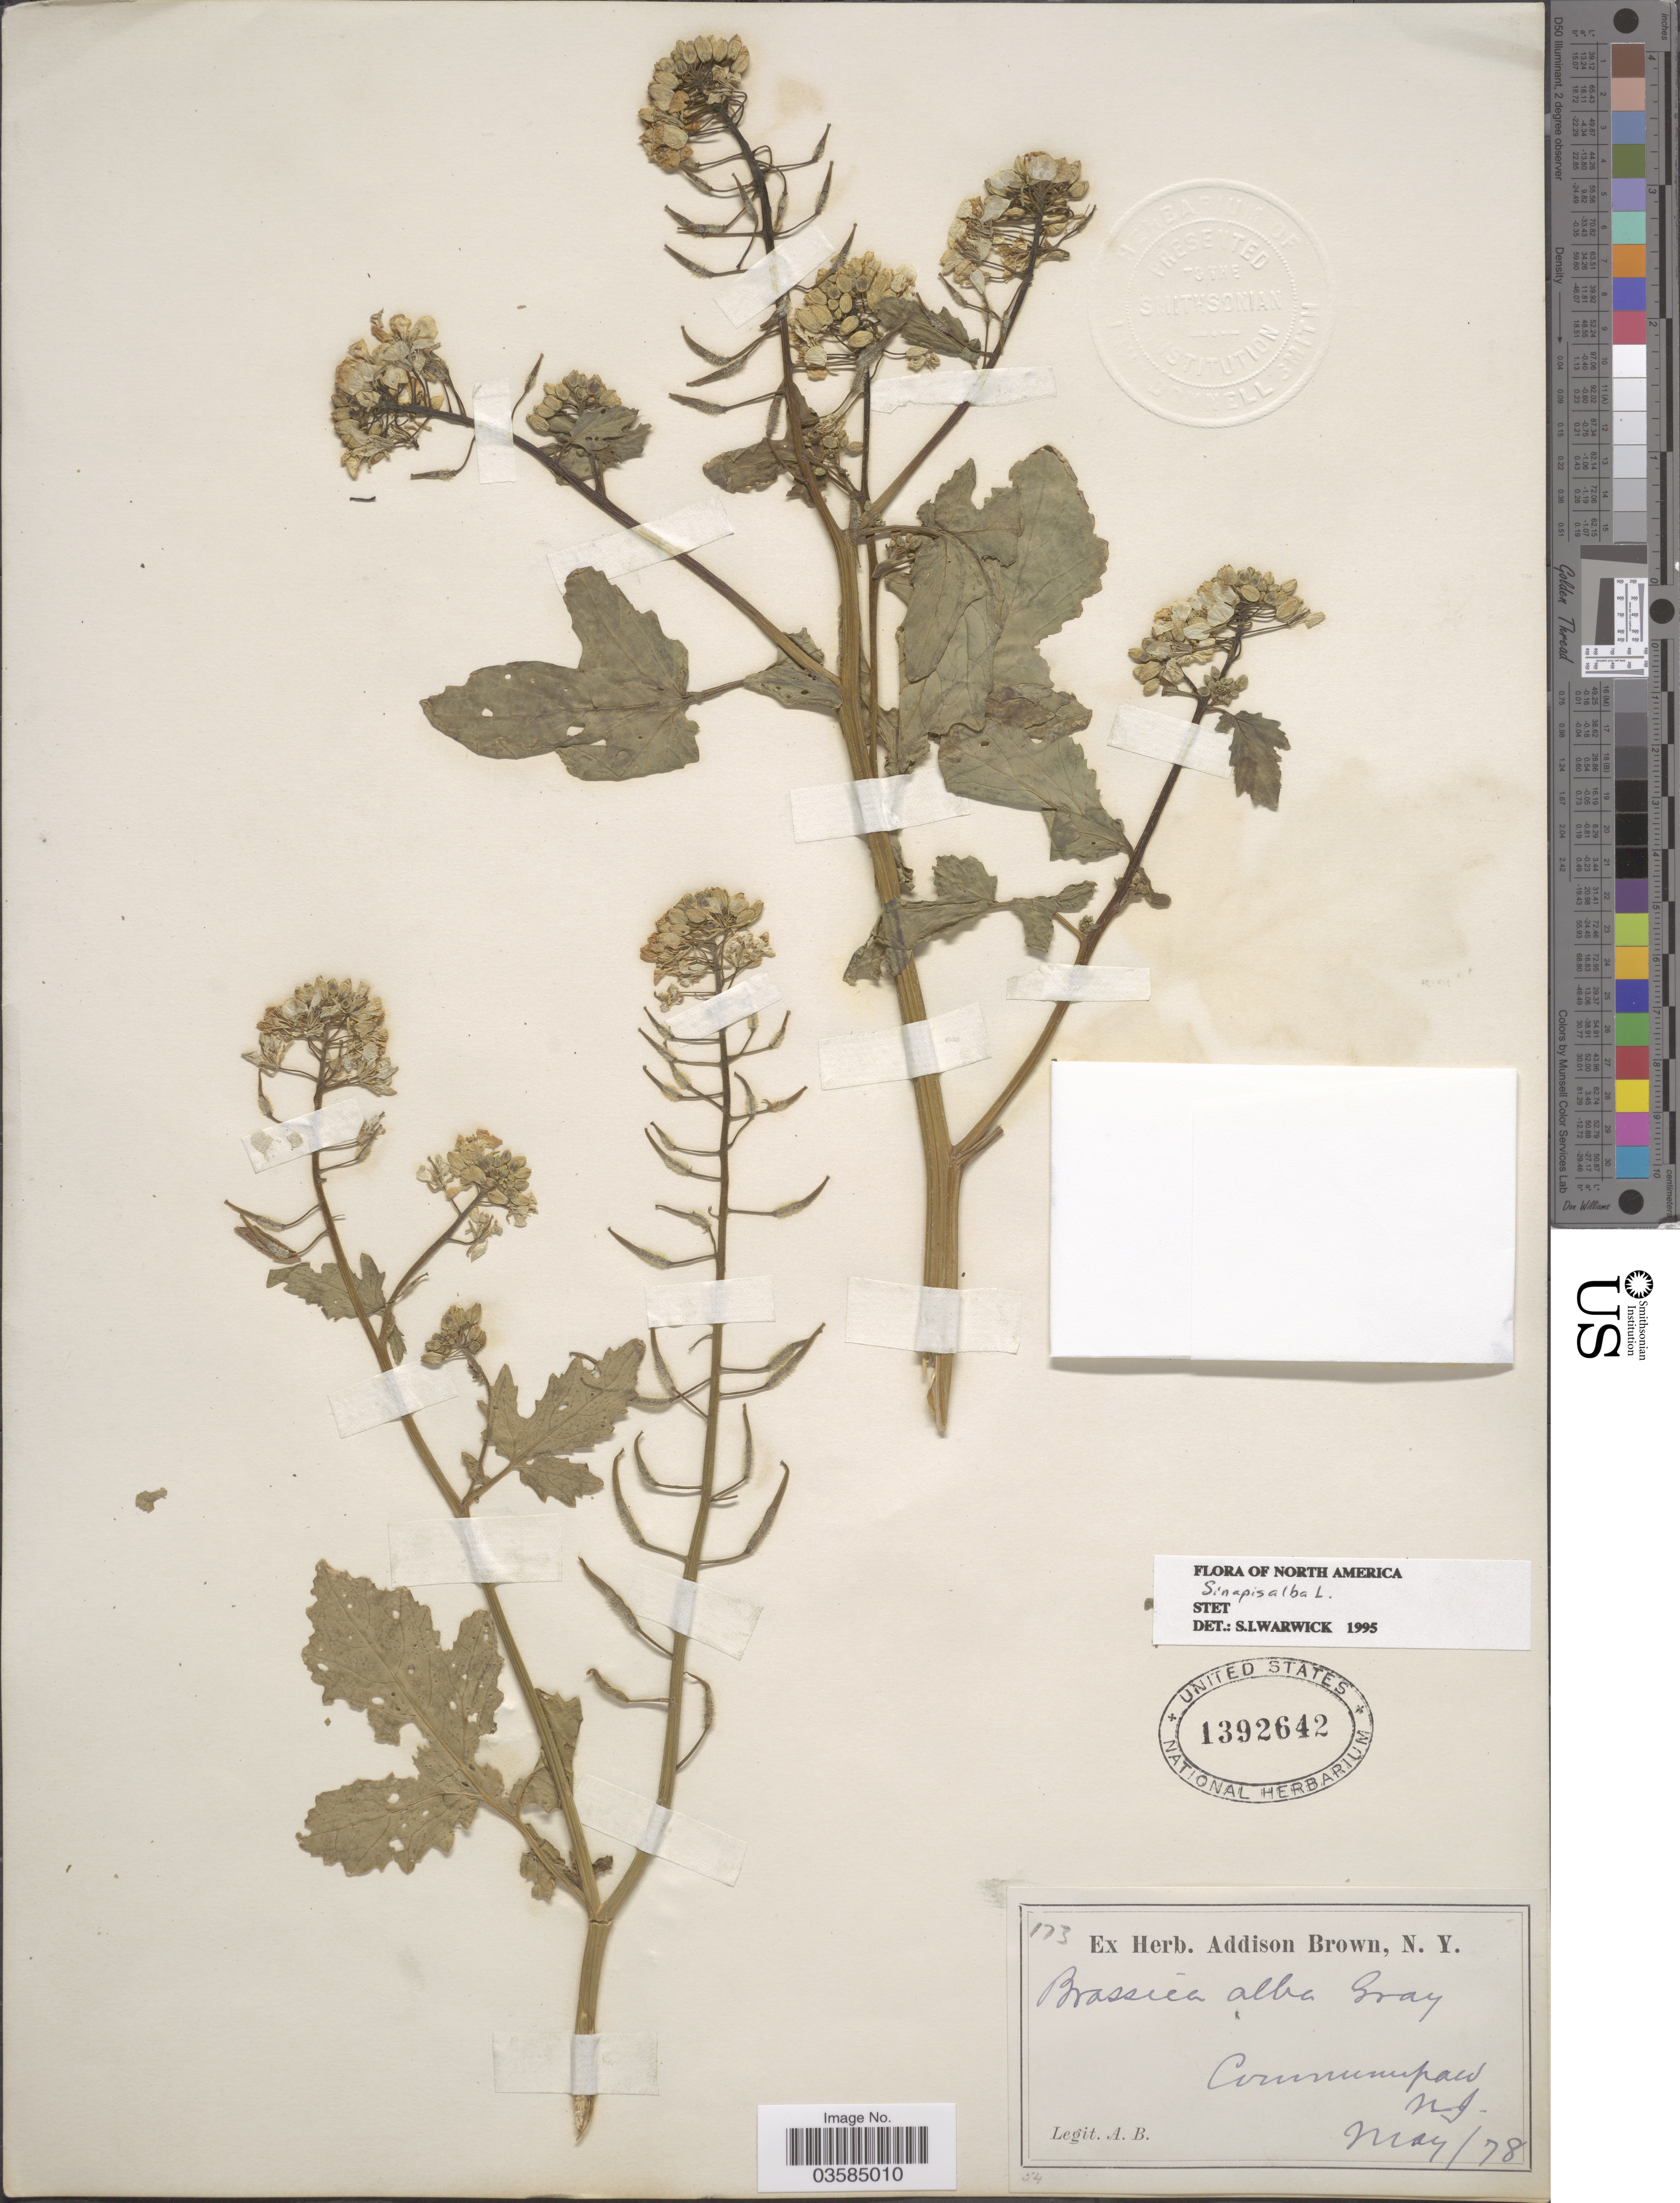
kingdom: Plantae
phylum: Tracheophyta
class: Magnoliopsida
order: Brassicales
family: Brassicaceae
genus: Brassica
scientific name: Brassica hirta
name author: Moench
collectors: A. Brown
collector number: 173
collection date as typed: Transcribed d/m/y: /5/78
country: United States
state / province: New York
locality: Communipaw.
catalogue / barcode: US 1392642